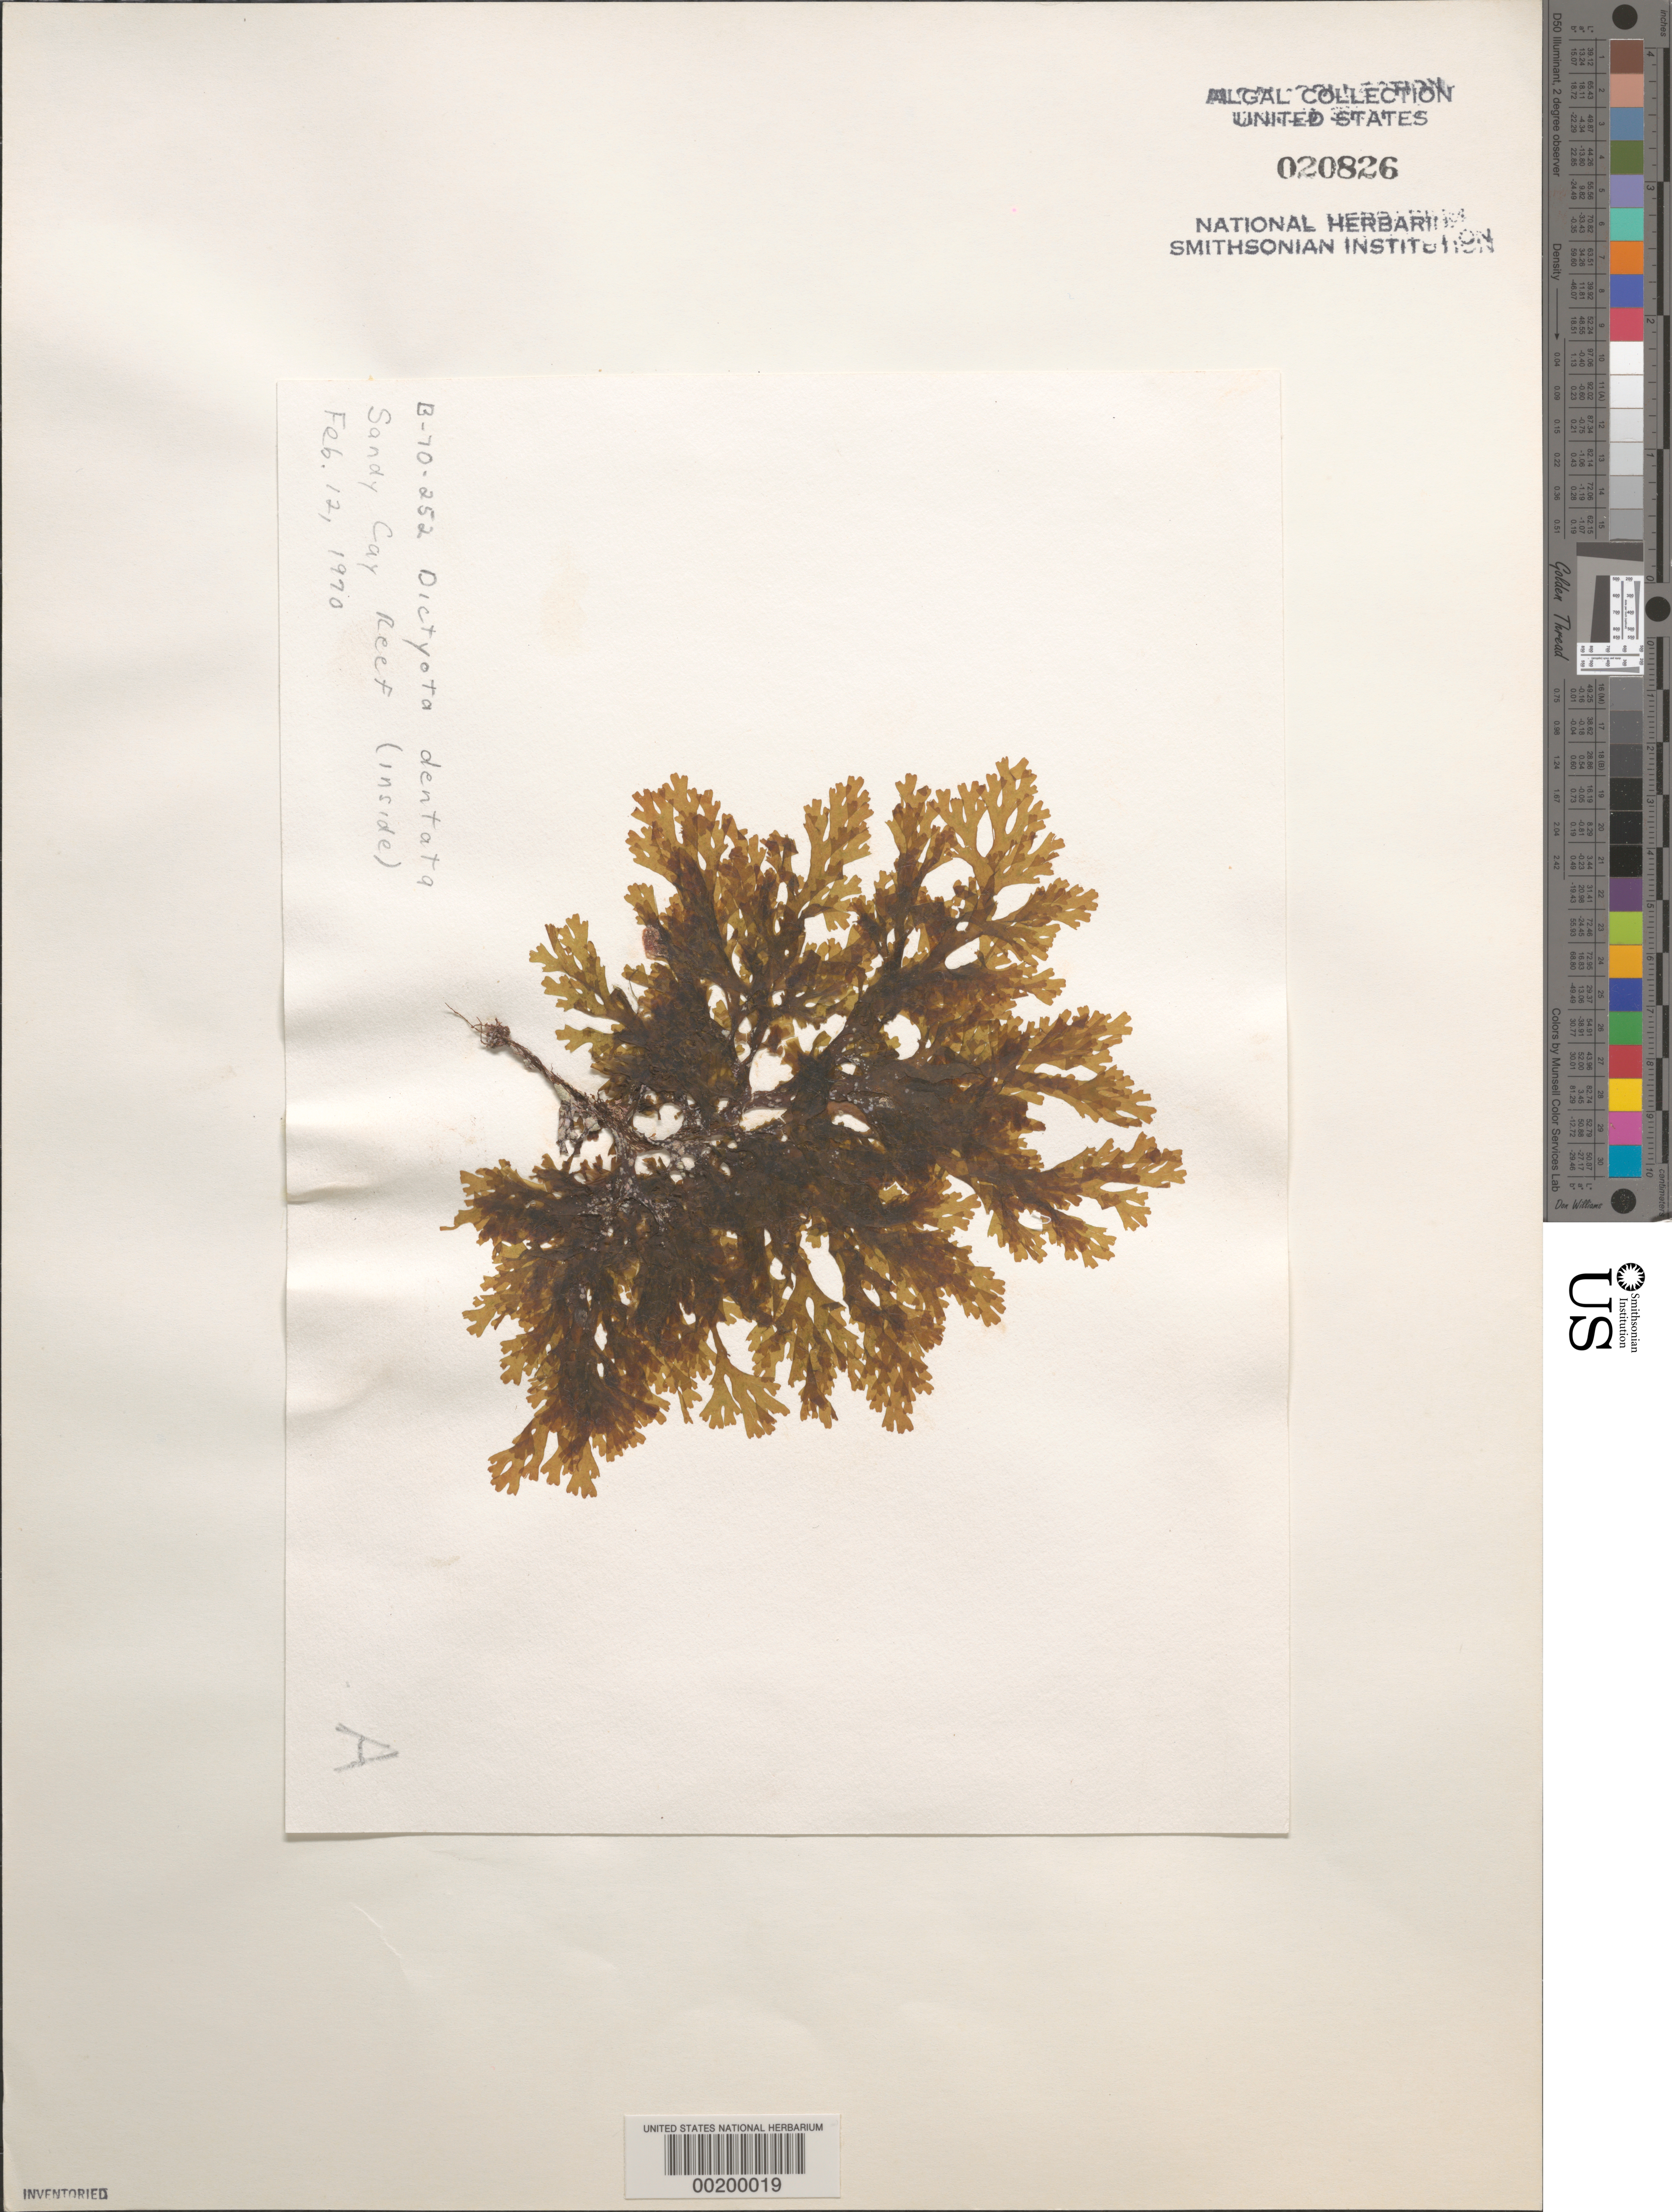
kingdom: Chromista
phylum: Ochrophyta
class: Phaeophyceae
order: Dictyotales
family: Dictyotaceae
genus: Dictyota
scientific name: Dictyota mertensii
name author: (C. Mart.) Kütz.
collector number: B-70-252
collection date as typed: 12 Feb 1970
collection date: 1970-02-12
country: Bahamas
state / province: Abaco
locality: Sandy cay reef, great abaco island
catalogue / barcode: US 20826